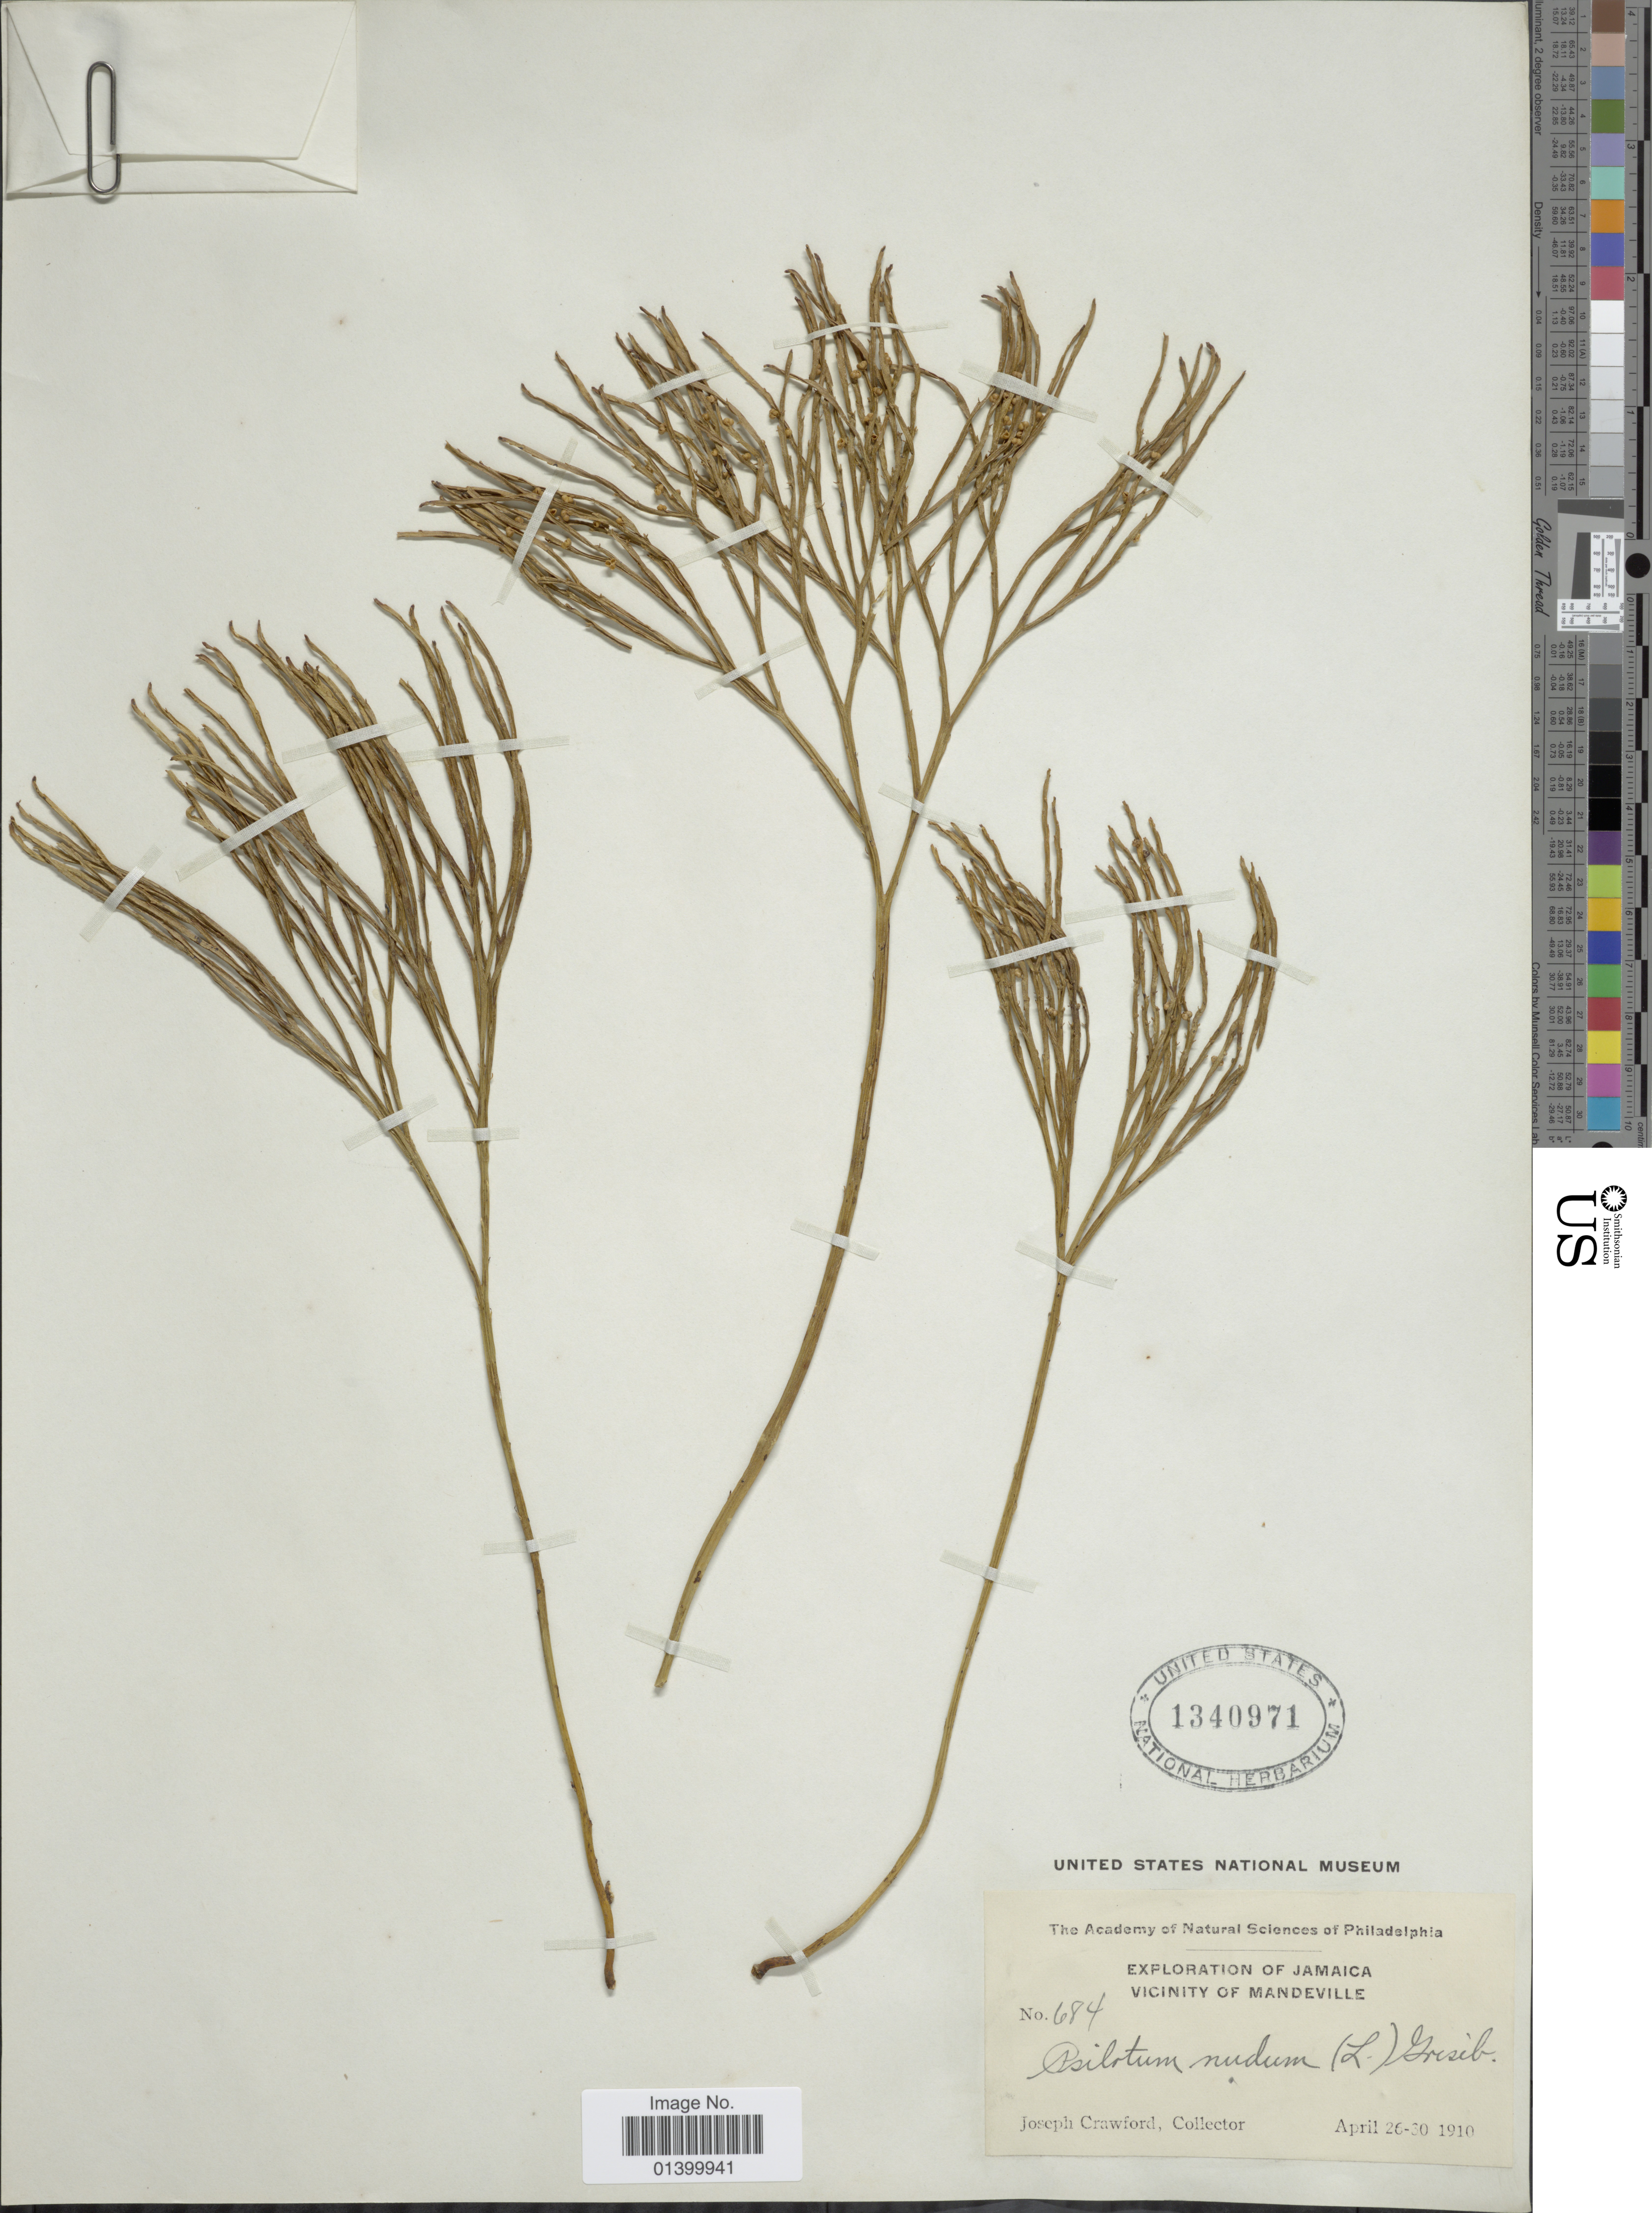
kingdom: Plantae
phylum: Tracheophyta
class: Polypodiopsida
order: Psilotales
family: Psilotaceae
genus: Psilotum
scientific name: Psilotum nudum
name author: (L.) P. Beauv.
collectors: J. Crawford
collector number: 684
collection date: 1910-04-26/1910-04-30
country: Jamaica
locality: Vicinity of Mandeville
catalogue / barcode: US 1340971